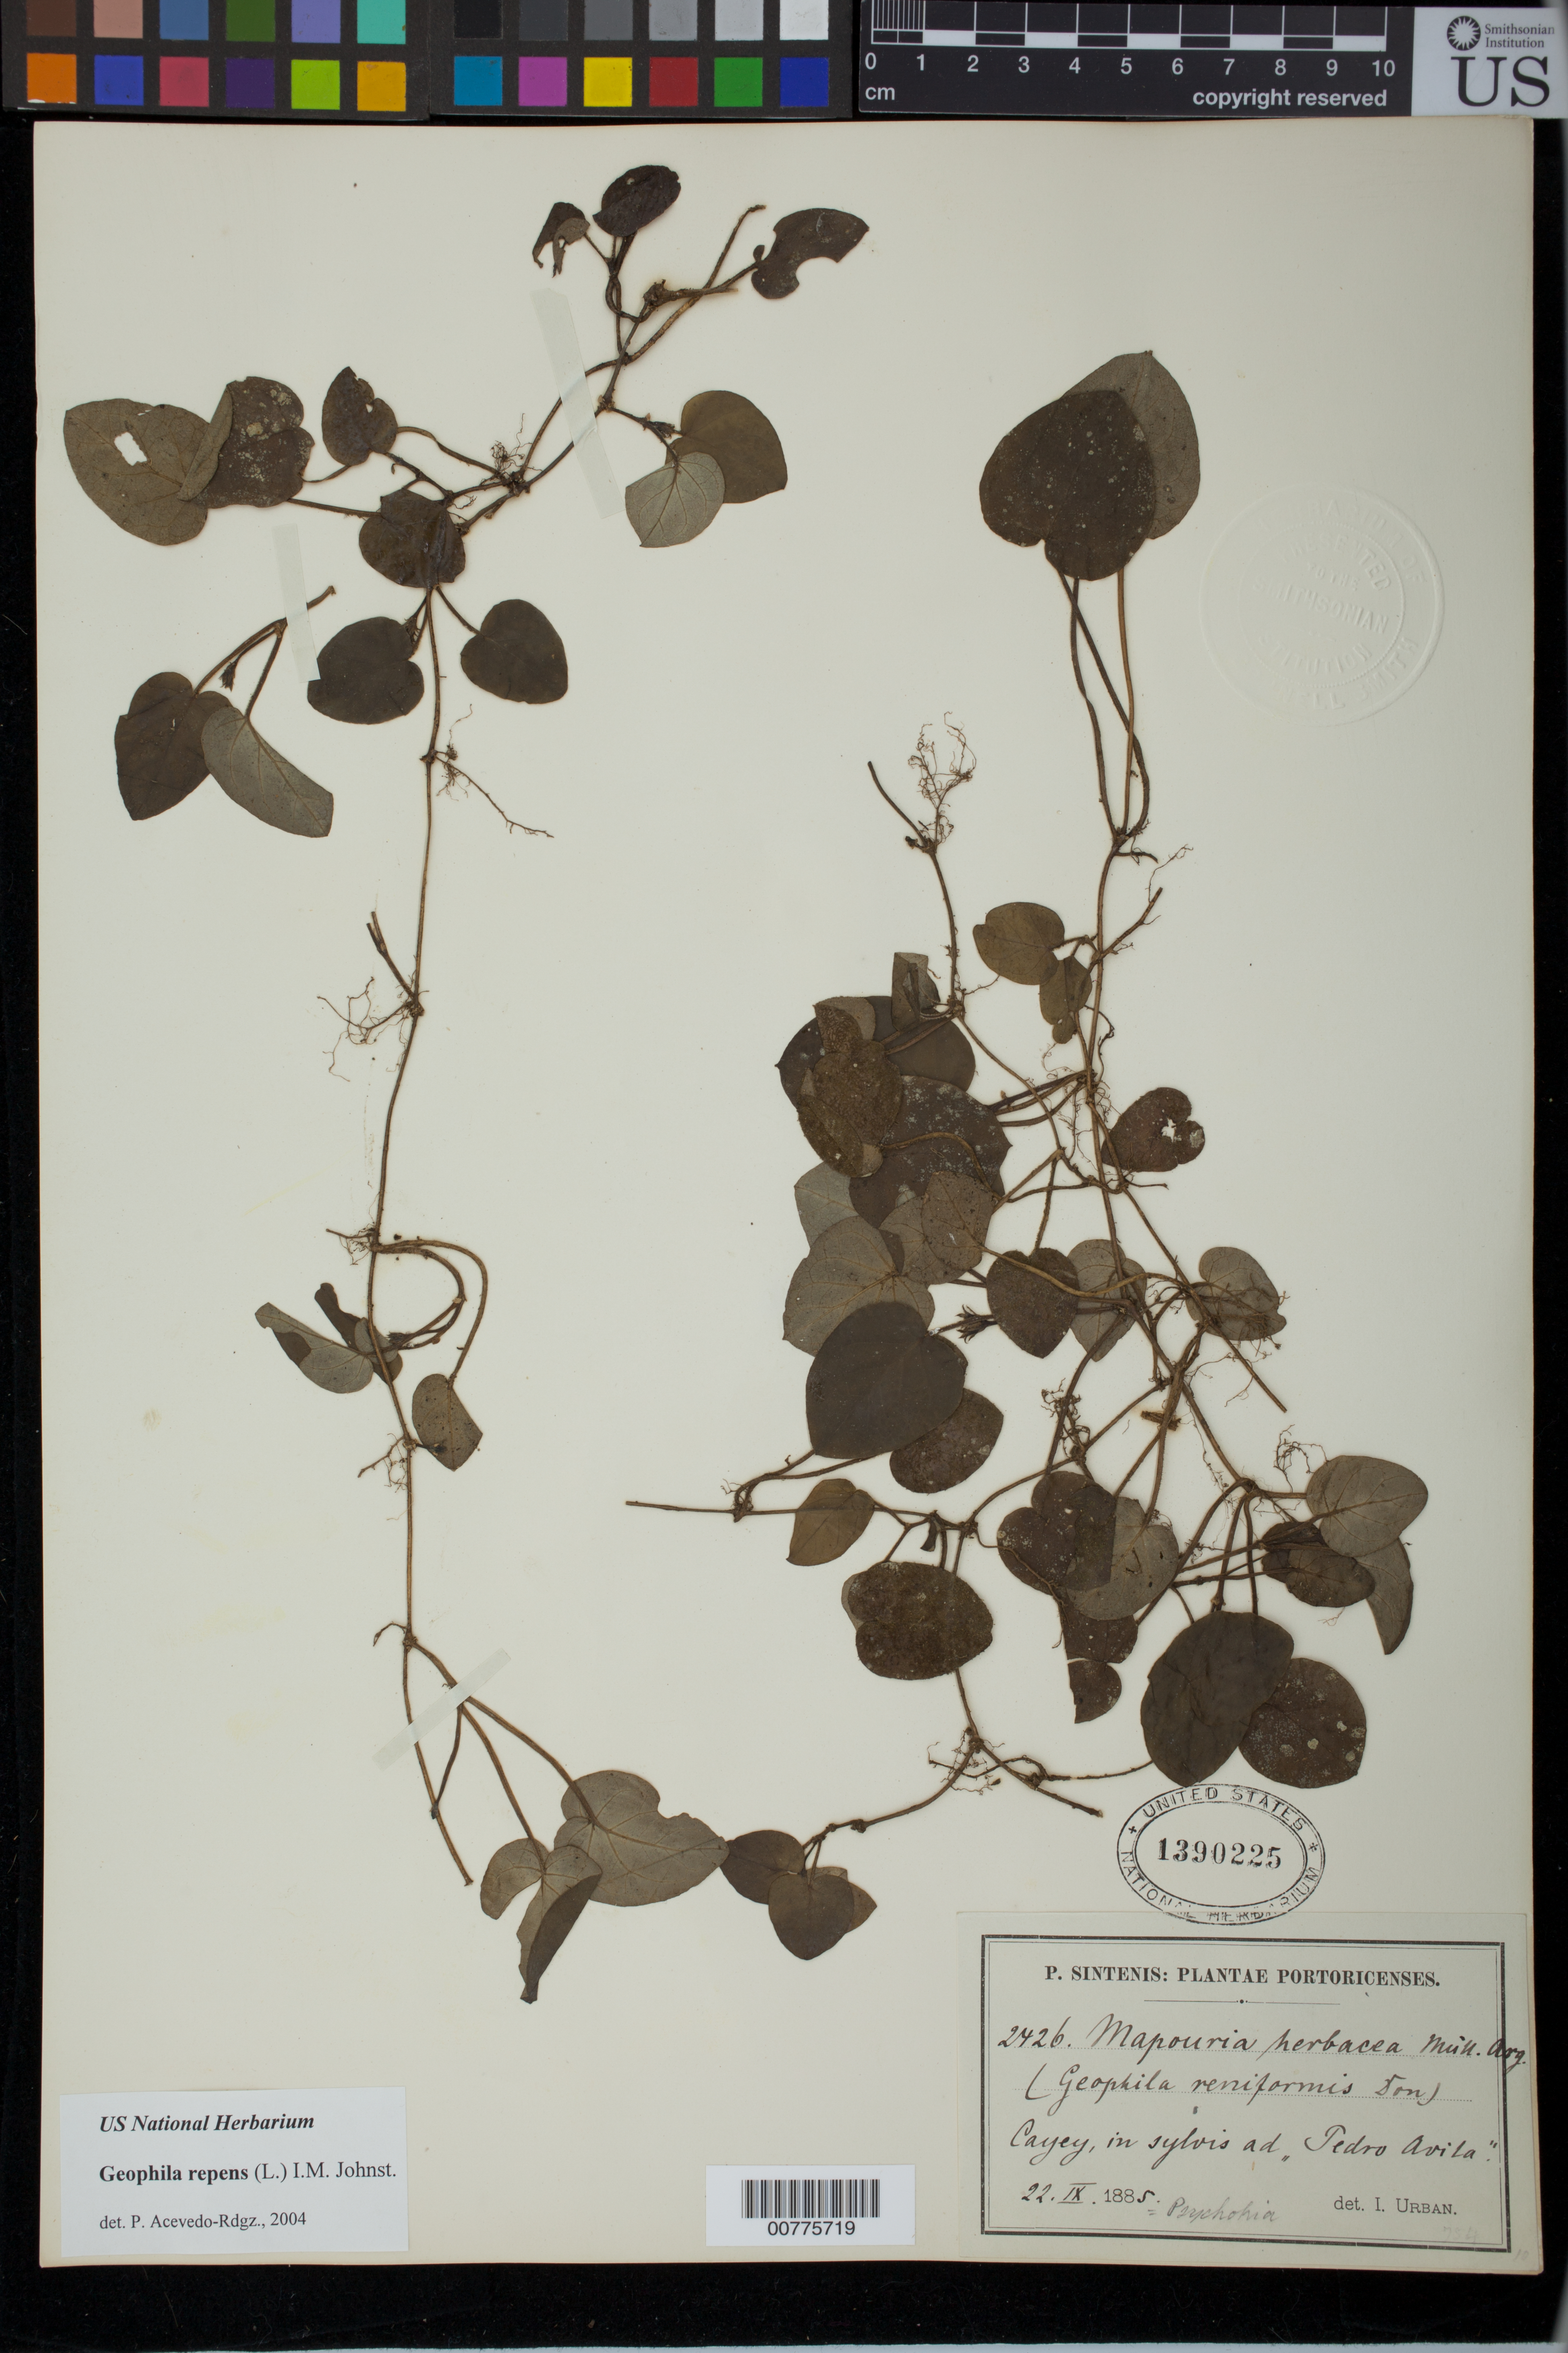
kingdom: Plantae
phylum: Tracheophyta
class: Magnoliopsida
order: Gentianales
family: Rubiaceae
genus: Geophila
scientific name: Geophila repens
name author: (L.) I.M. Johnst.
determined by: Acevedo-Rodríguez, P., (BOT), Smithsonian Institution - National Museum of Natural History (UNITED STATES)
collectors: P. Sintenis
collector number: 2426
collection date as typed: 22 Sep 1885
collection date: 1885-09-22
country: Puerto Rico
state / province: Cayey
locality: Cayey, in sylvis ad "Pedro Avila"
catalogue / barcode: US 1390225